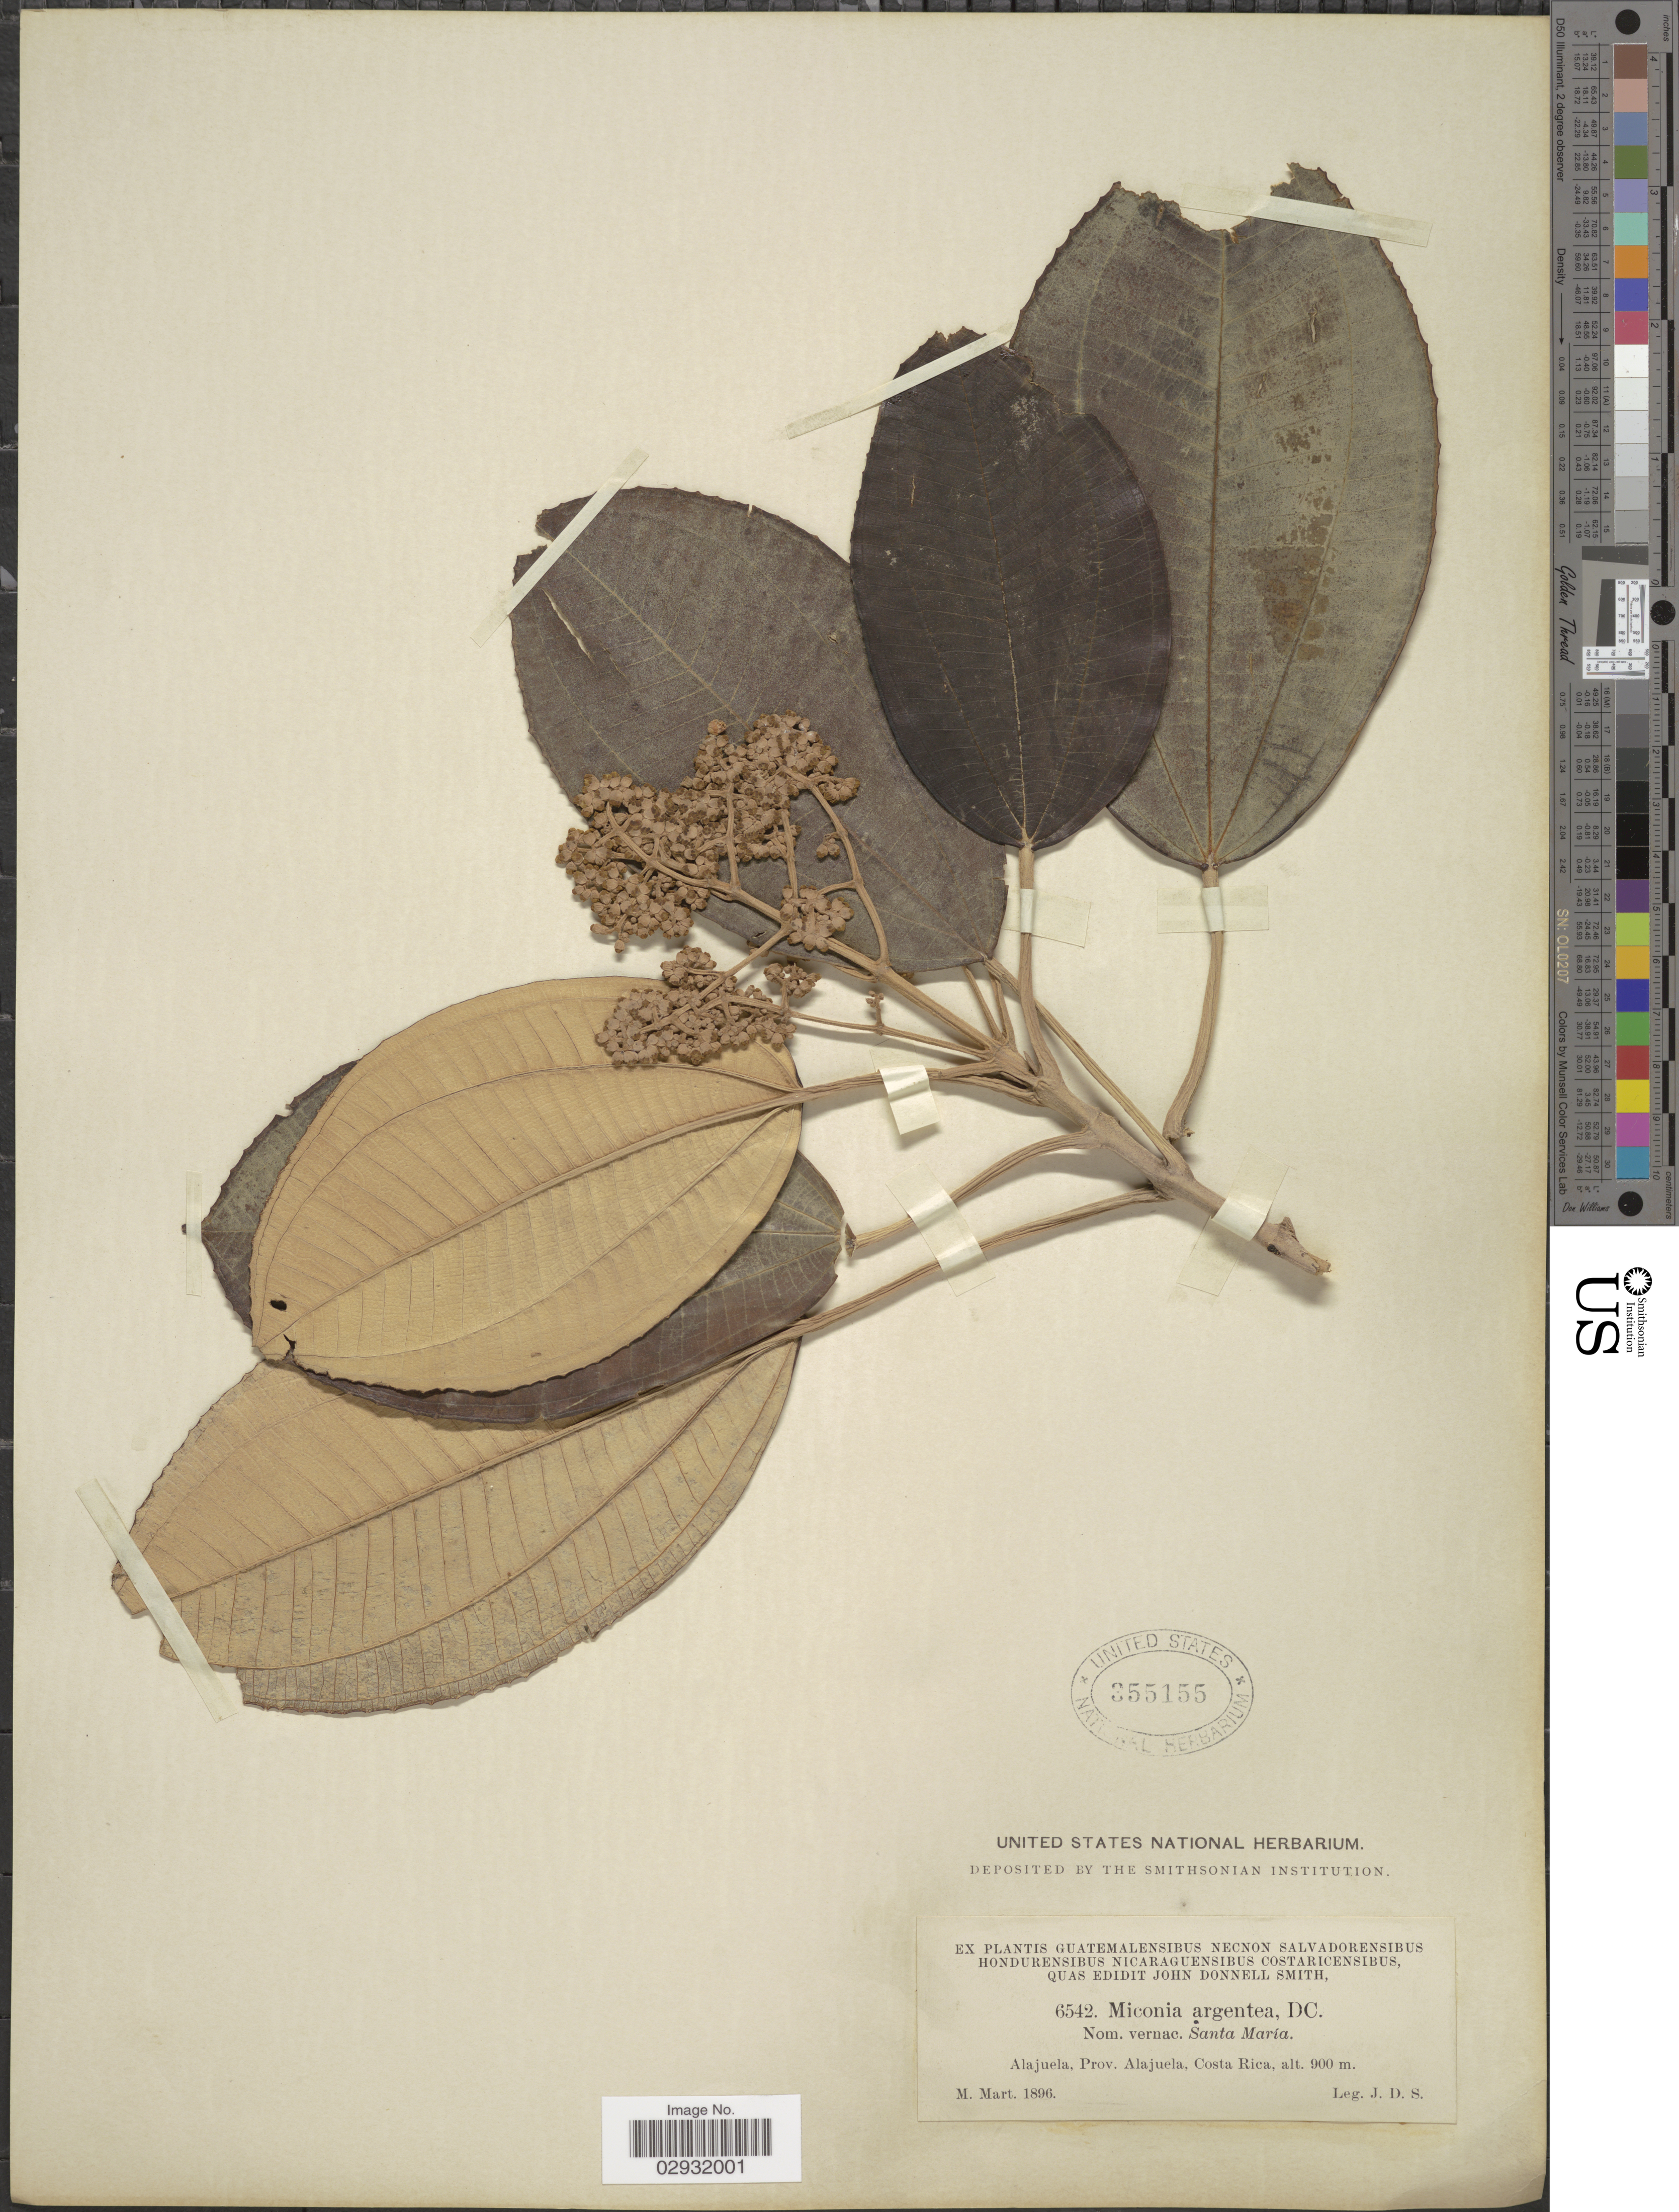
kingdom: Plantae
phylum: Tracheophyta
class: Magnoliopsida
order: Myrtales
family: Melastomataceae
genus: Miconia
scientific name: Miconia argentea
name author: (Sw.) DC.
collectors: J. Donnell Smith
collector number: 6542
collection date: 1896-03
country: Costa Rica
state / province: Alajuela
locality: Alajuela, Prov. Alajuela.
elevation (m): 900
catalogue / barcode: US 355155